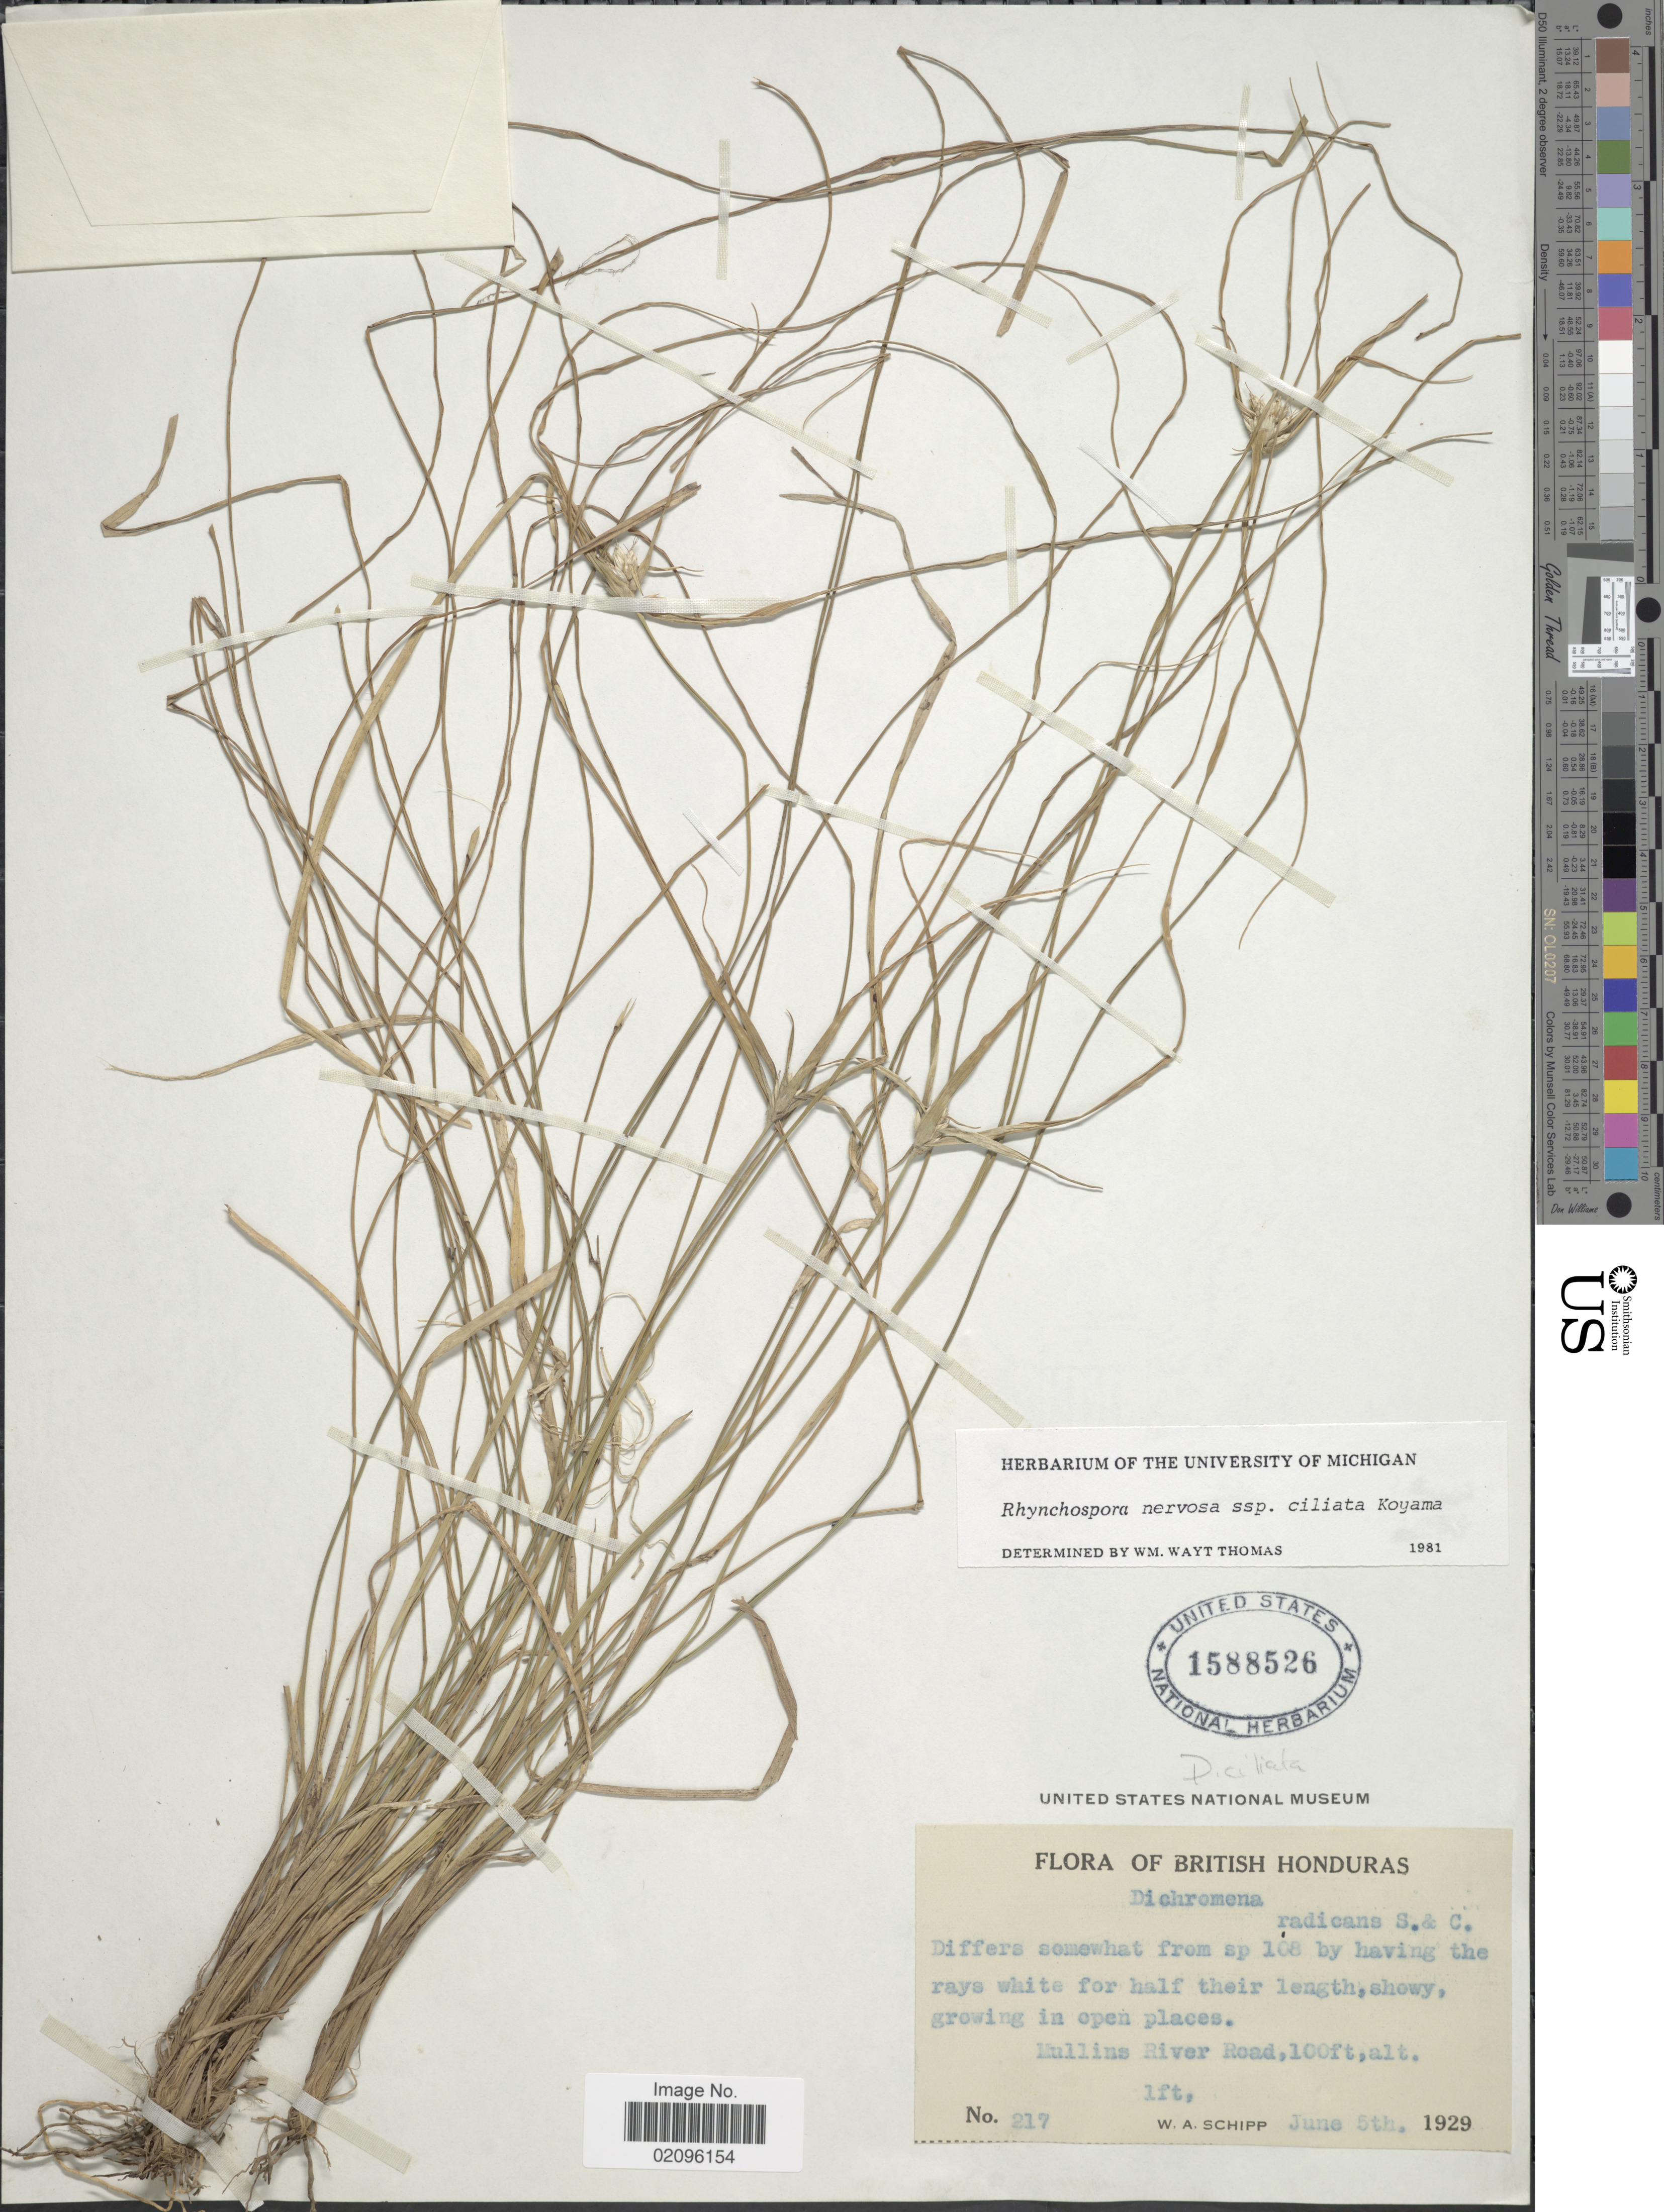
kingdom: Plantae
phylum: Tracheophyta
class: Liliopsida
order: Poales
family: Cyperaceae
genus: Rhynchospora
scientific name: Rhynchospora nervosa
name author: (Vahl) Boeckeler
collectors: W. Schipp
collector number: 217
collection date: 1929-06-05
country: Belize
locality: British Honduras, Mullins River Road.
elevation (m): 30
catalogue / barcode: US 1588526